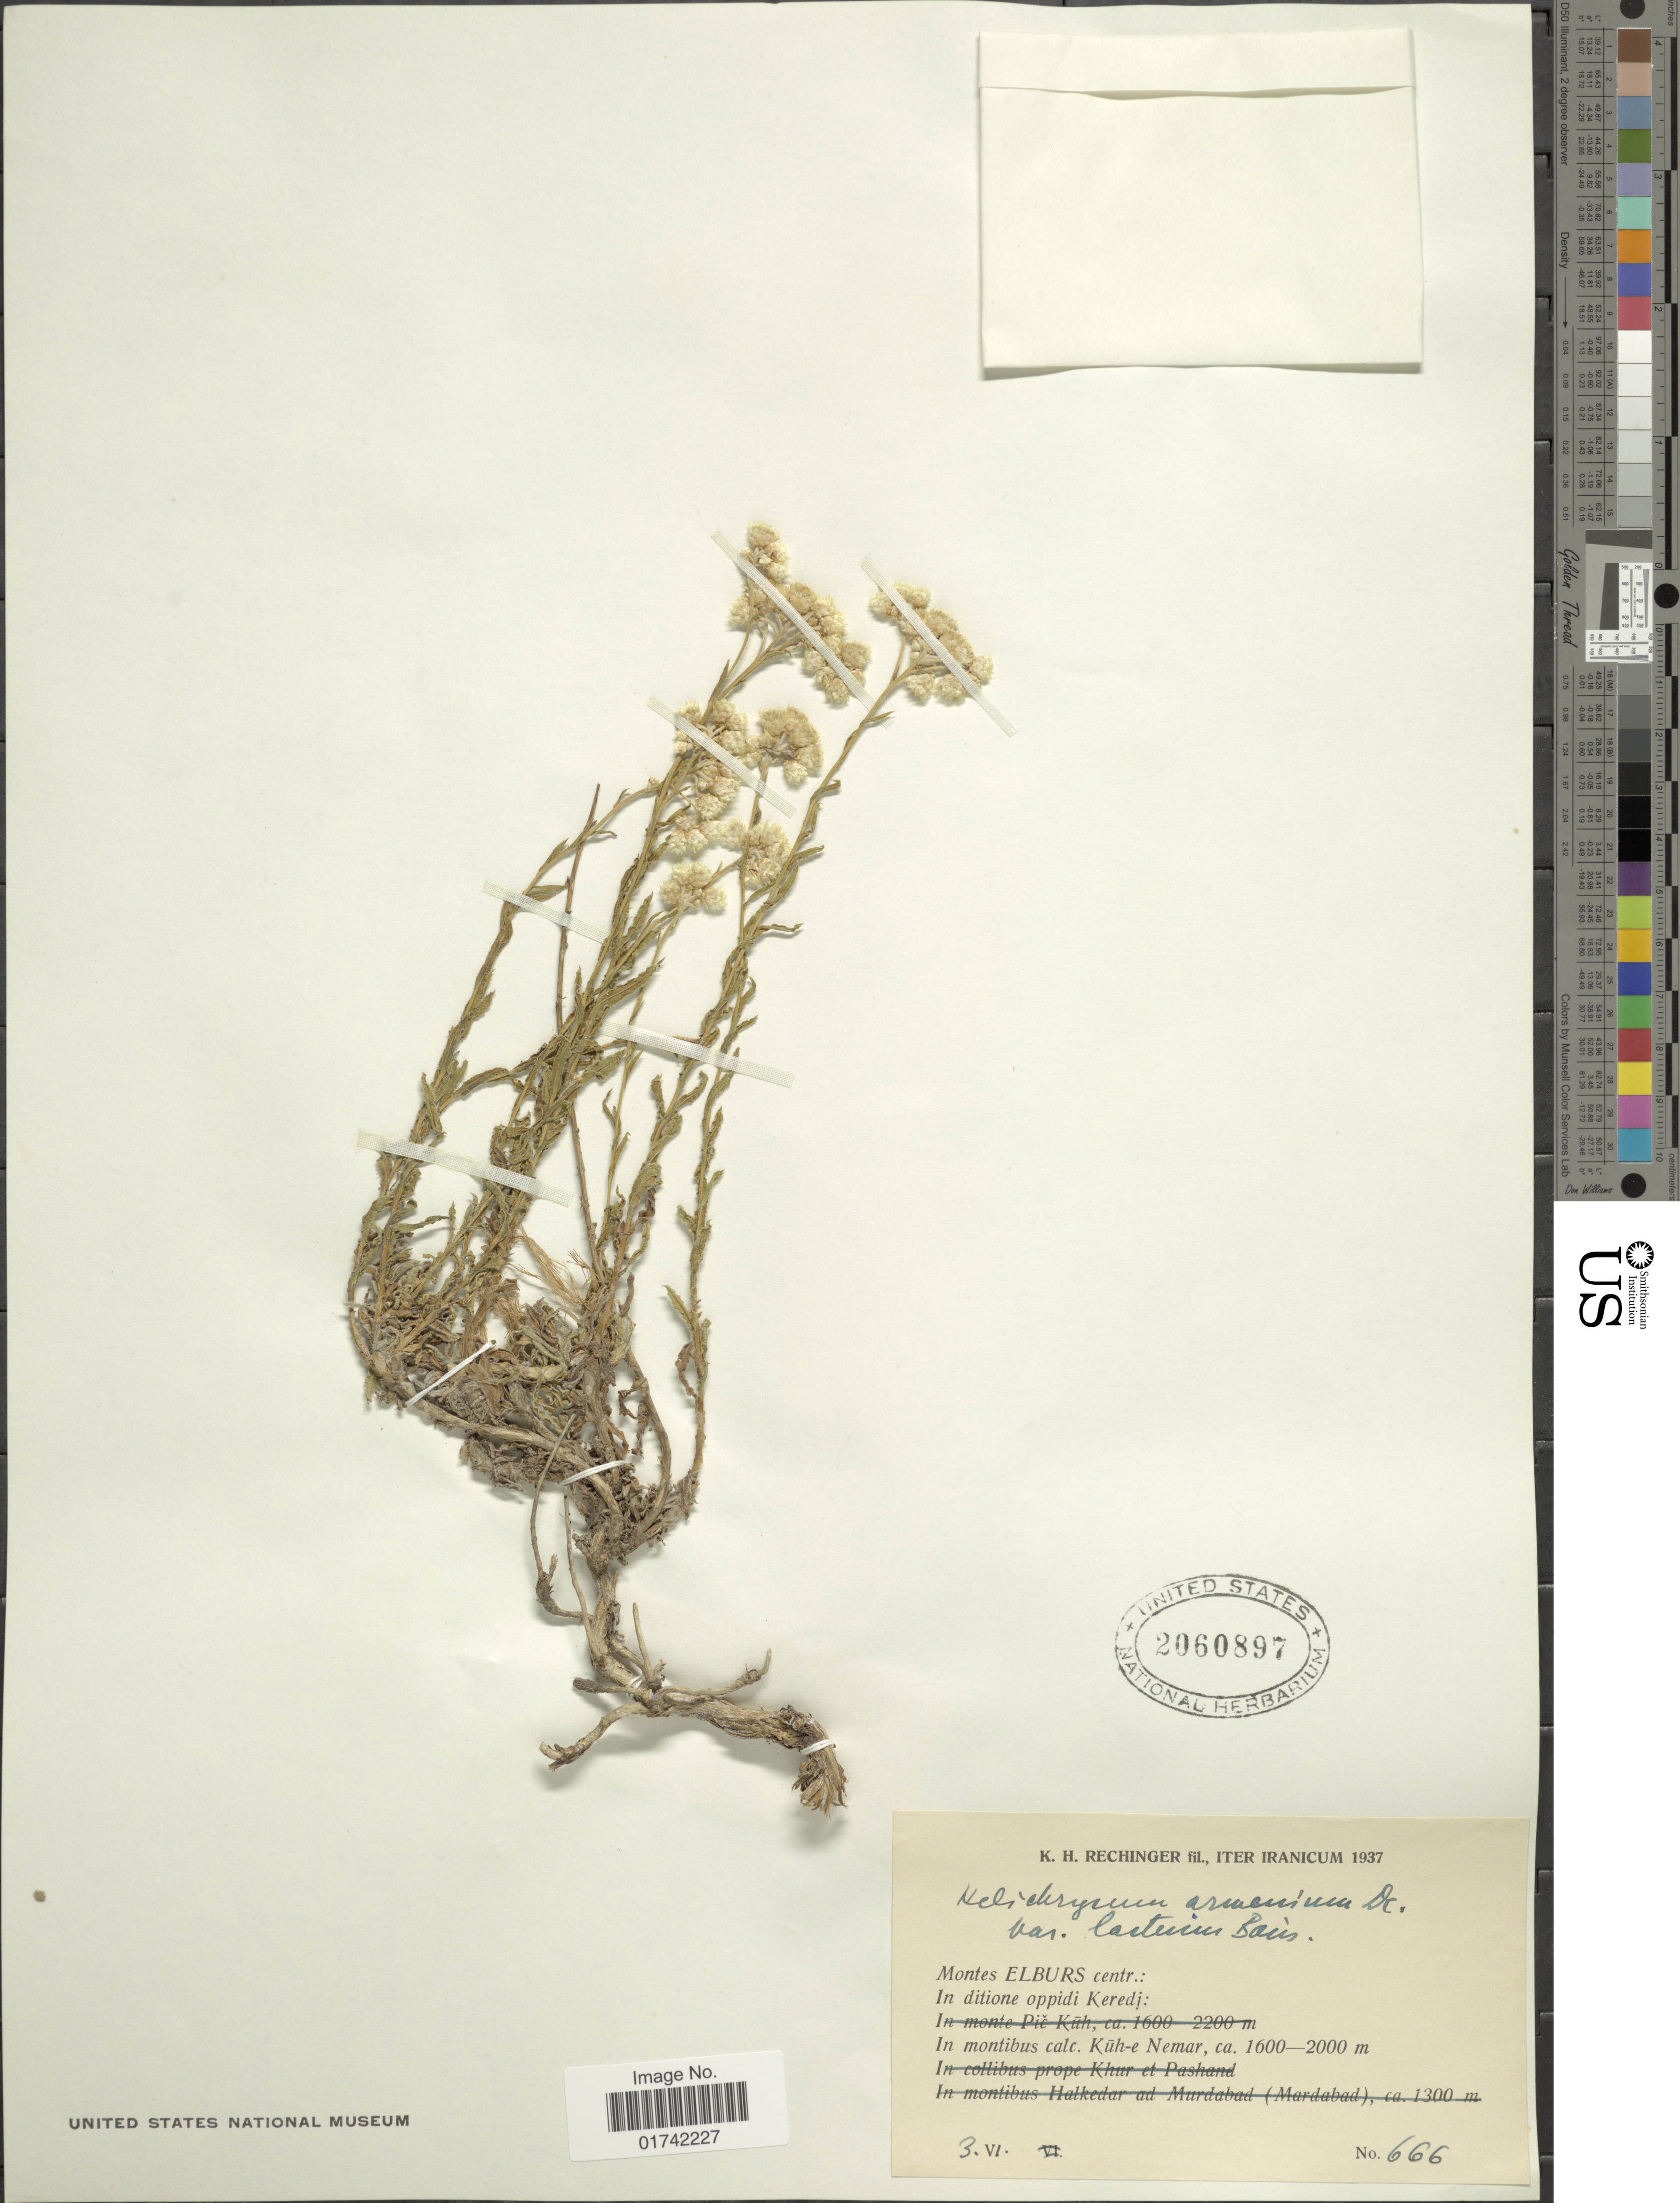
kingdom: Plantae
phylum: Tracheophyta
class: Magnoliopsida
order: Asterales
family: Asteraceae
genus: Helichrysum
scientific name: Helichrysum armenium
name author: DC.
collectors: K. H. Rechinger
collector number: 666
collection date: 1937-06-03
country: Russian Federation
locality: Montes Elburs centr.: in ditione oppidi Keredj: In montibus calc. Kuh-e Nemar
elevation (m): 1600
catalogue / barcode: US 2060897